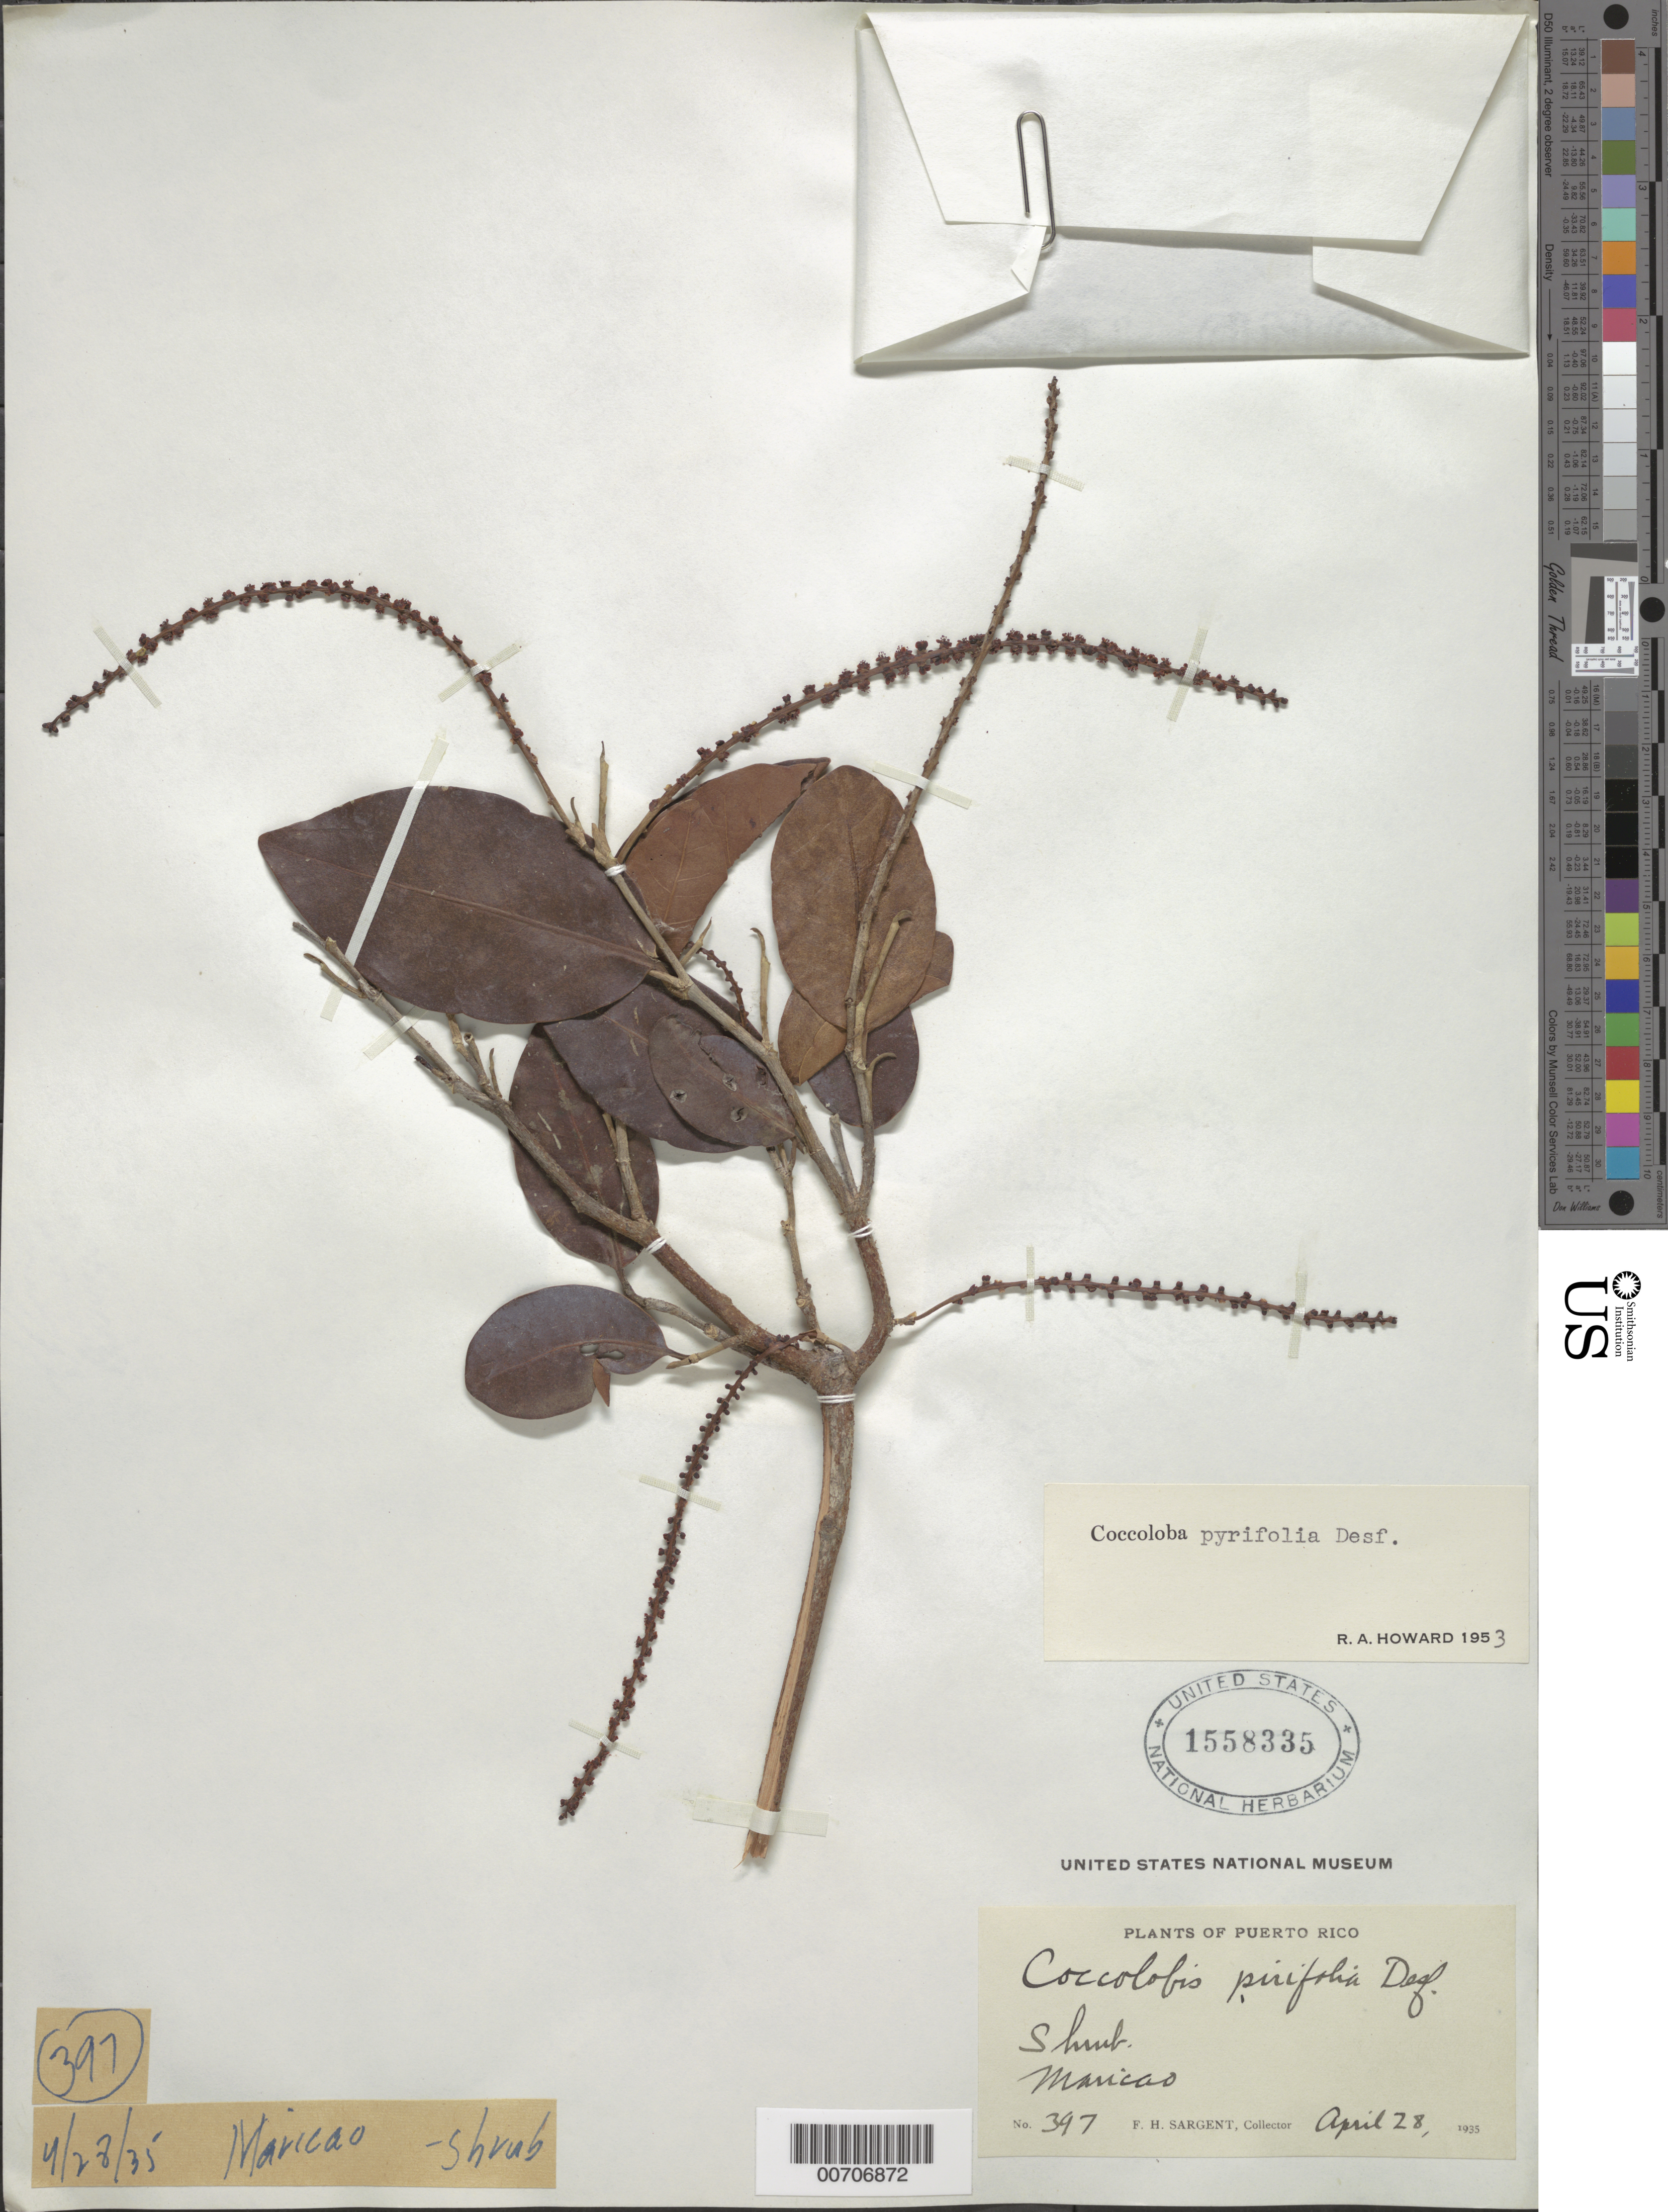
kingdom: Plantae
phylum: Tracheophyta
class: Magnoliopsida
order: Caryophyllales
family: Polygonaceae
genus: Coccoloba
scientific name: Coccoloba pyrifolia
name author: Desf.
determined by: Howard, R. A.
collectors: F. H. Sargent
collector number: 397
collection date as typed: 28 Apr 1935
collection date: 1935-04-28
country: Puerto Rico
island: Greater Antilles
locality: Maricao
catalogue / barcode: US 1558335